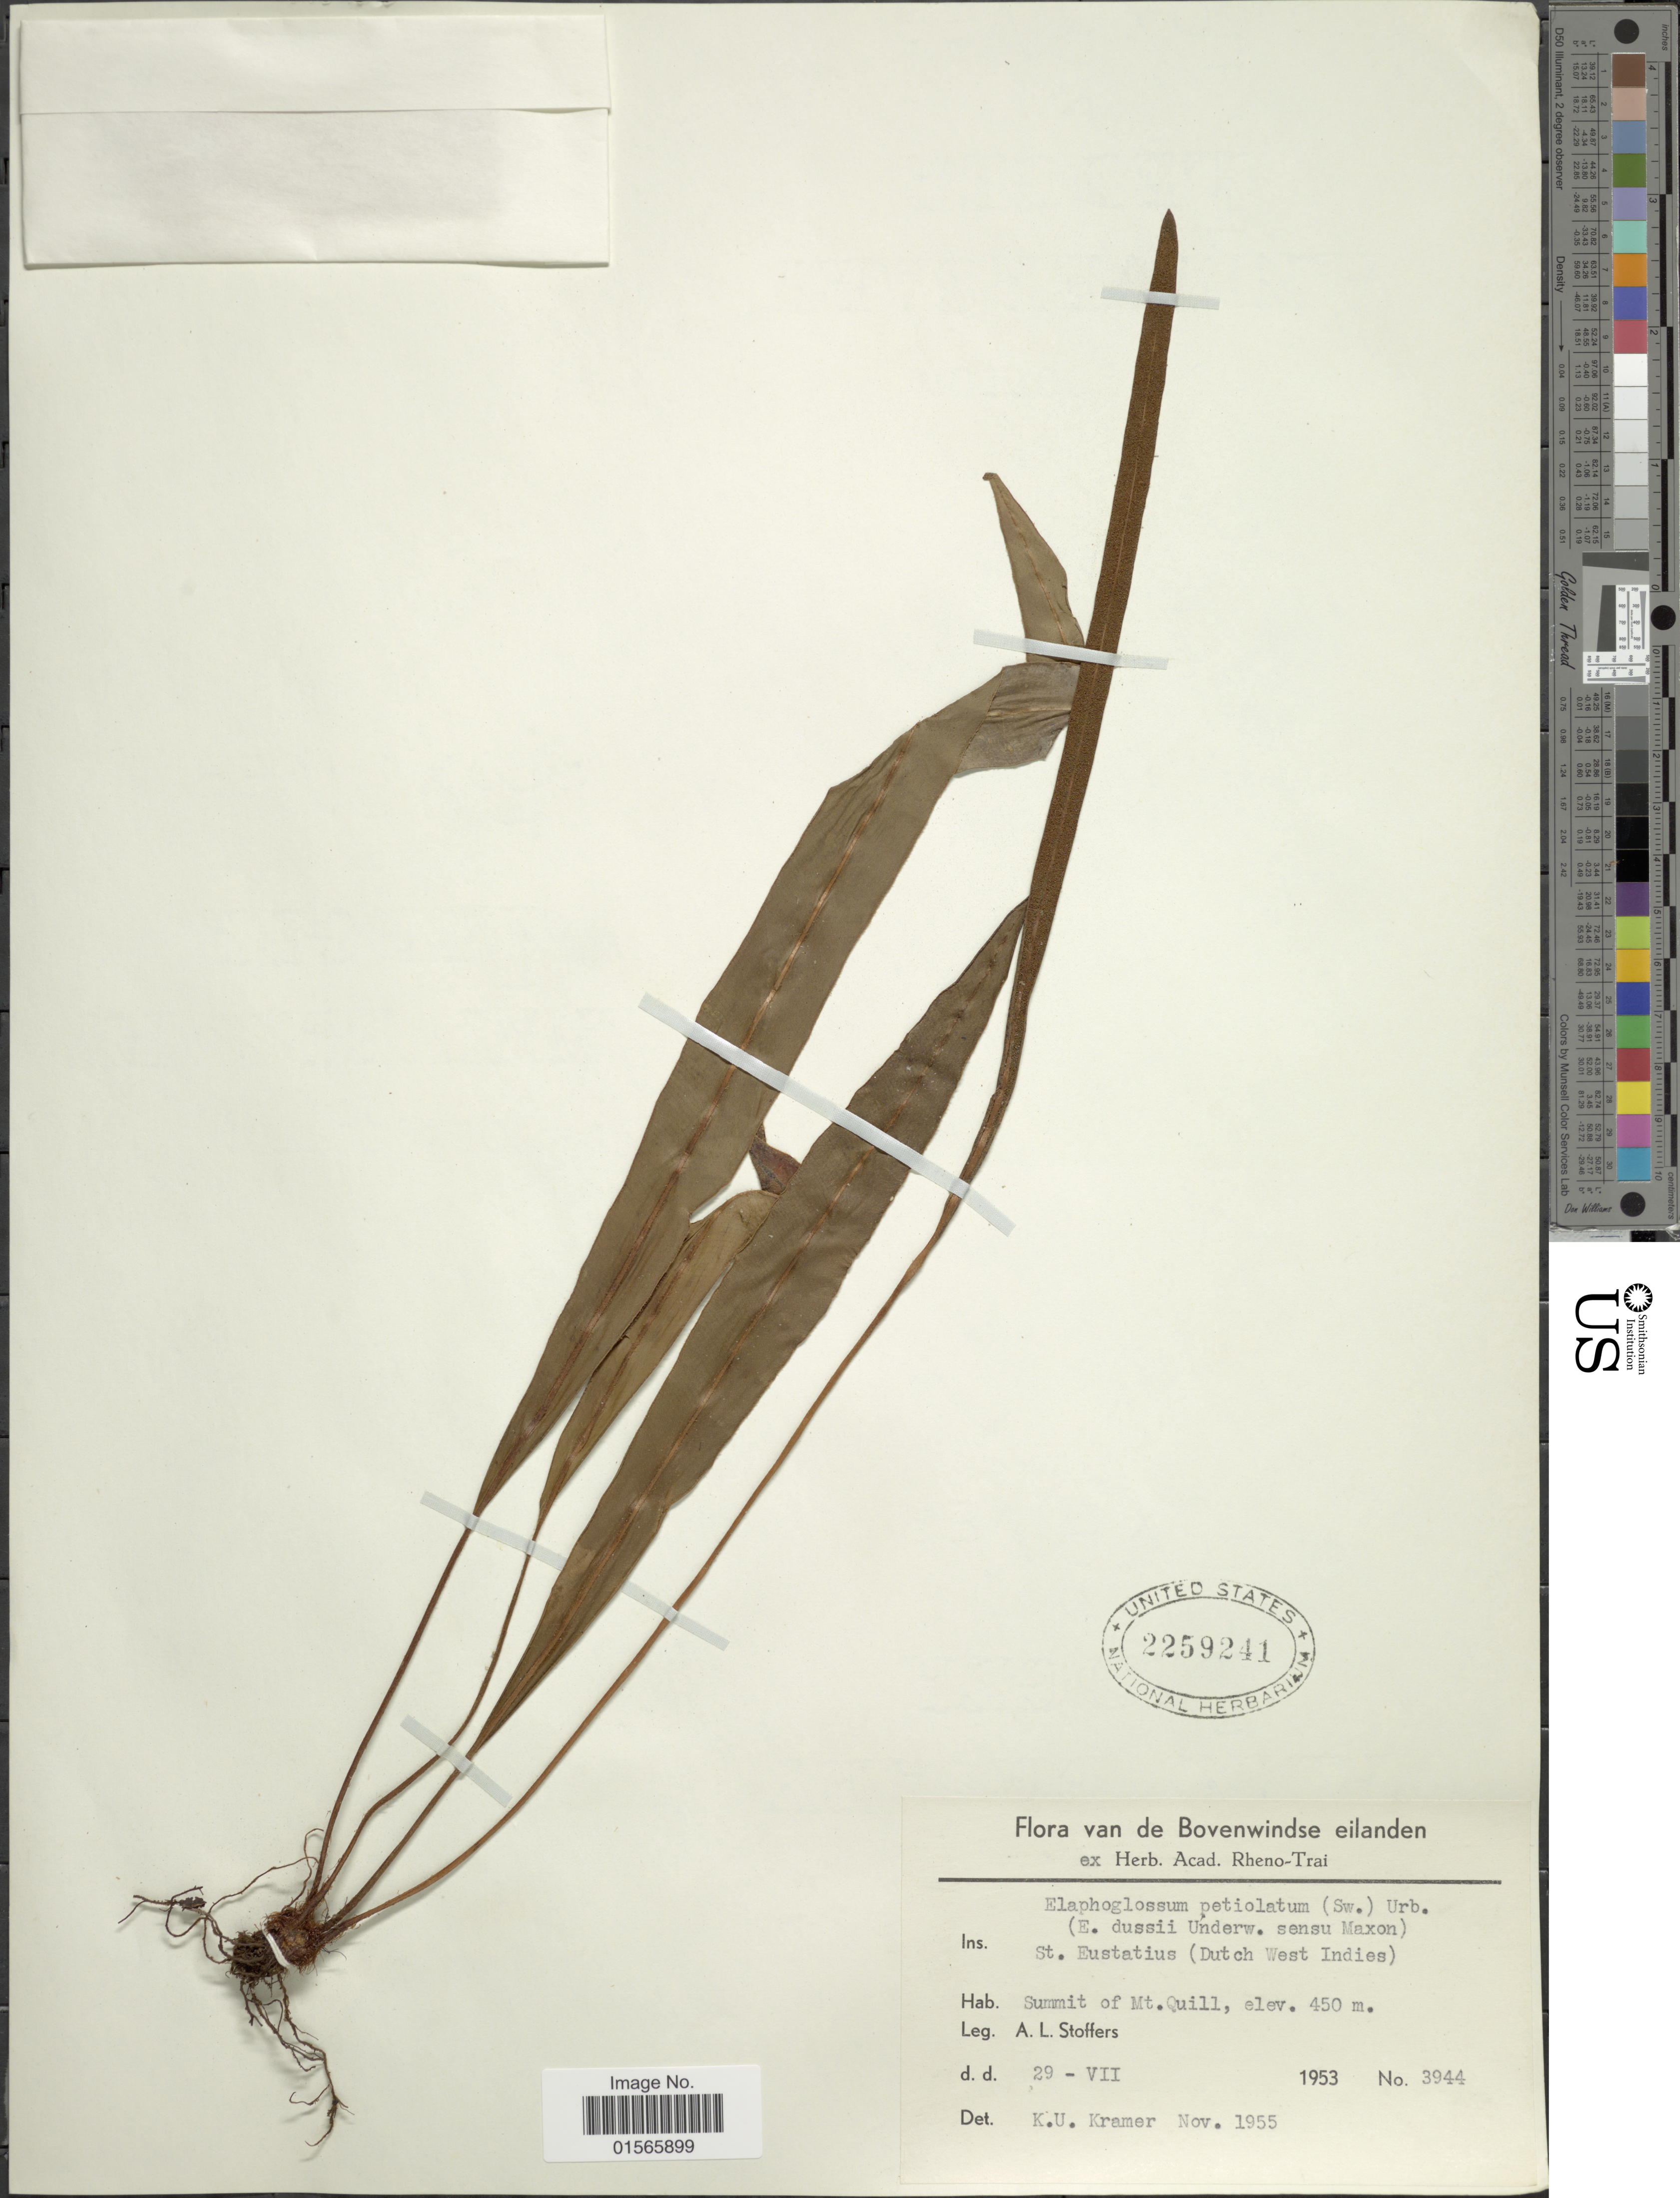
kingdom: Plantae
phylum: Tracheophyta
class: Polypodiopsida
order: Polypodiales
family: Dryopteridaceae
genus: Elaphoglossum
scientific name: Elaphoglossum petiolatum var. dussii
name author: (Underw. ex Maxon) Proctor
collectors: A. Stoffers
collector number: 3944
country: Netherlands Antilles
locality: Bovnwindse Eilande, Summit of Mt Quil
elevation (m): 450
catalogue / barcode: US 2259241